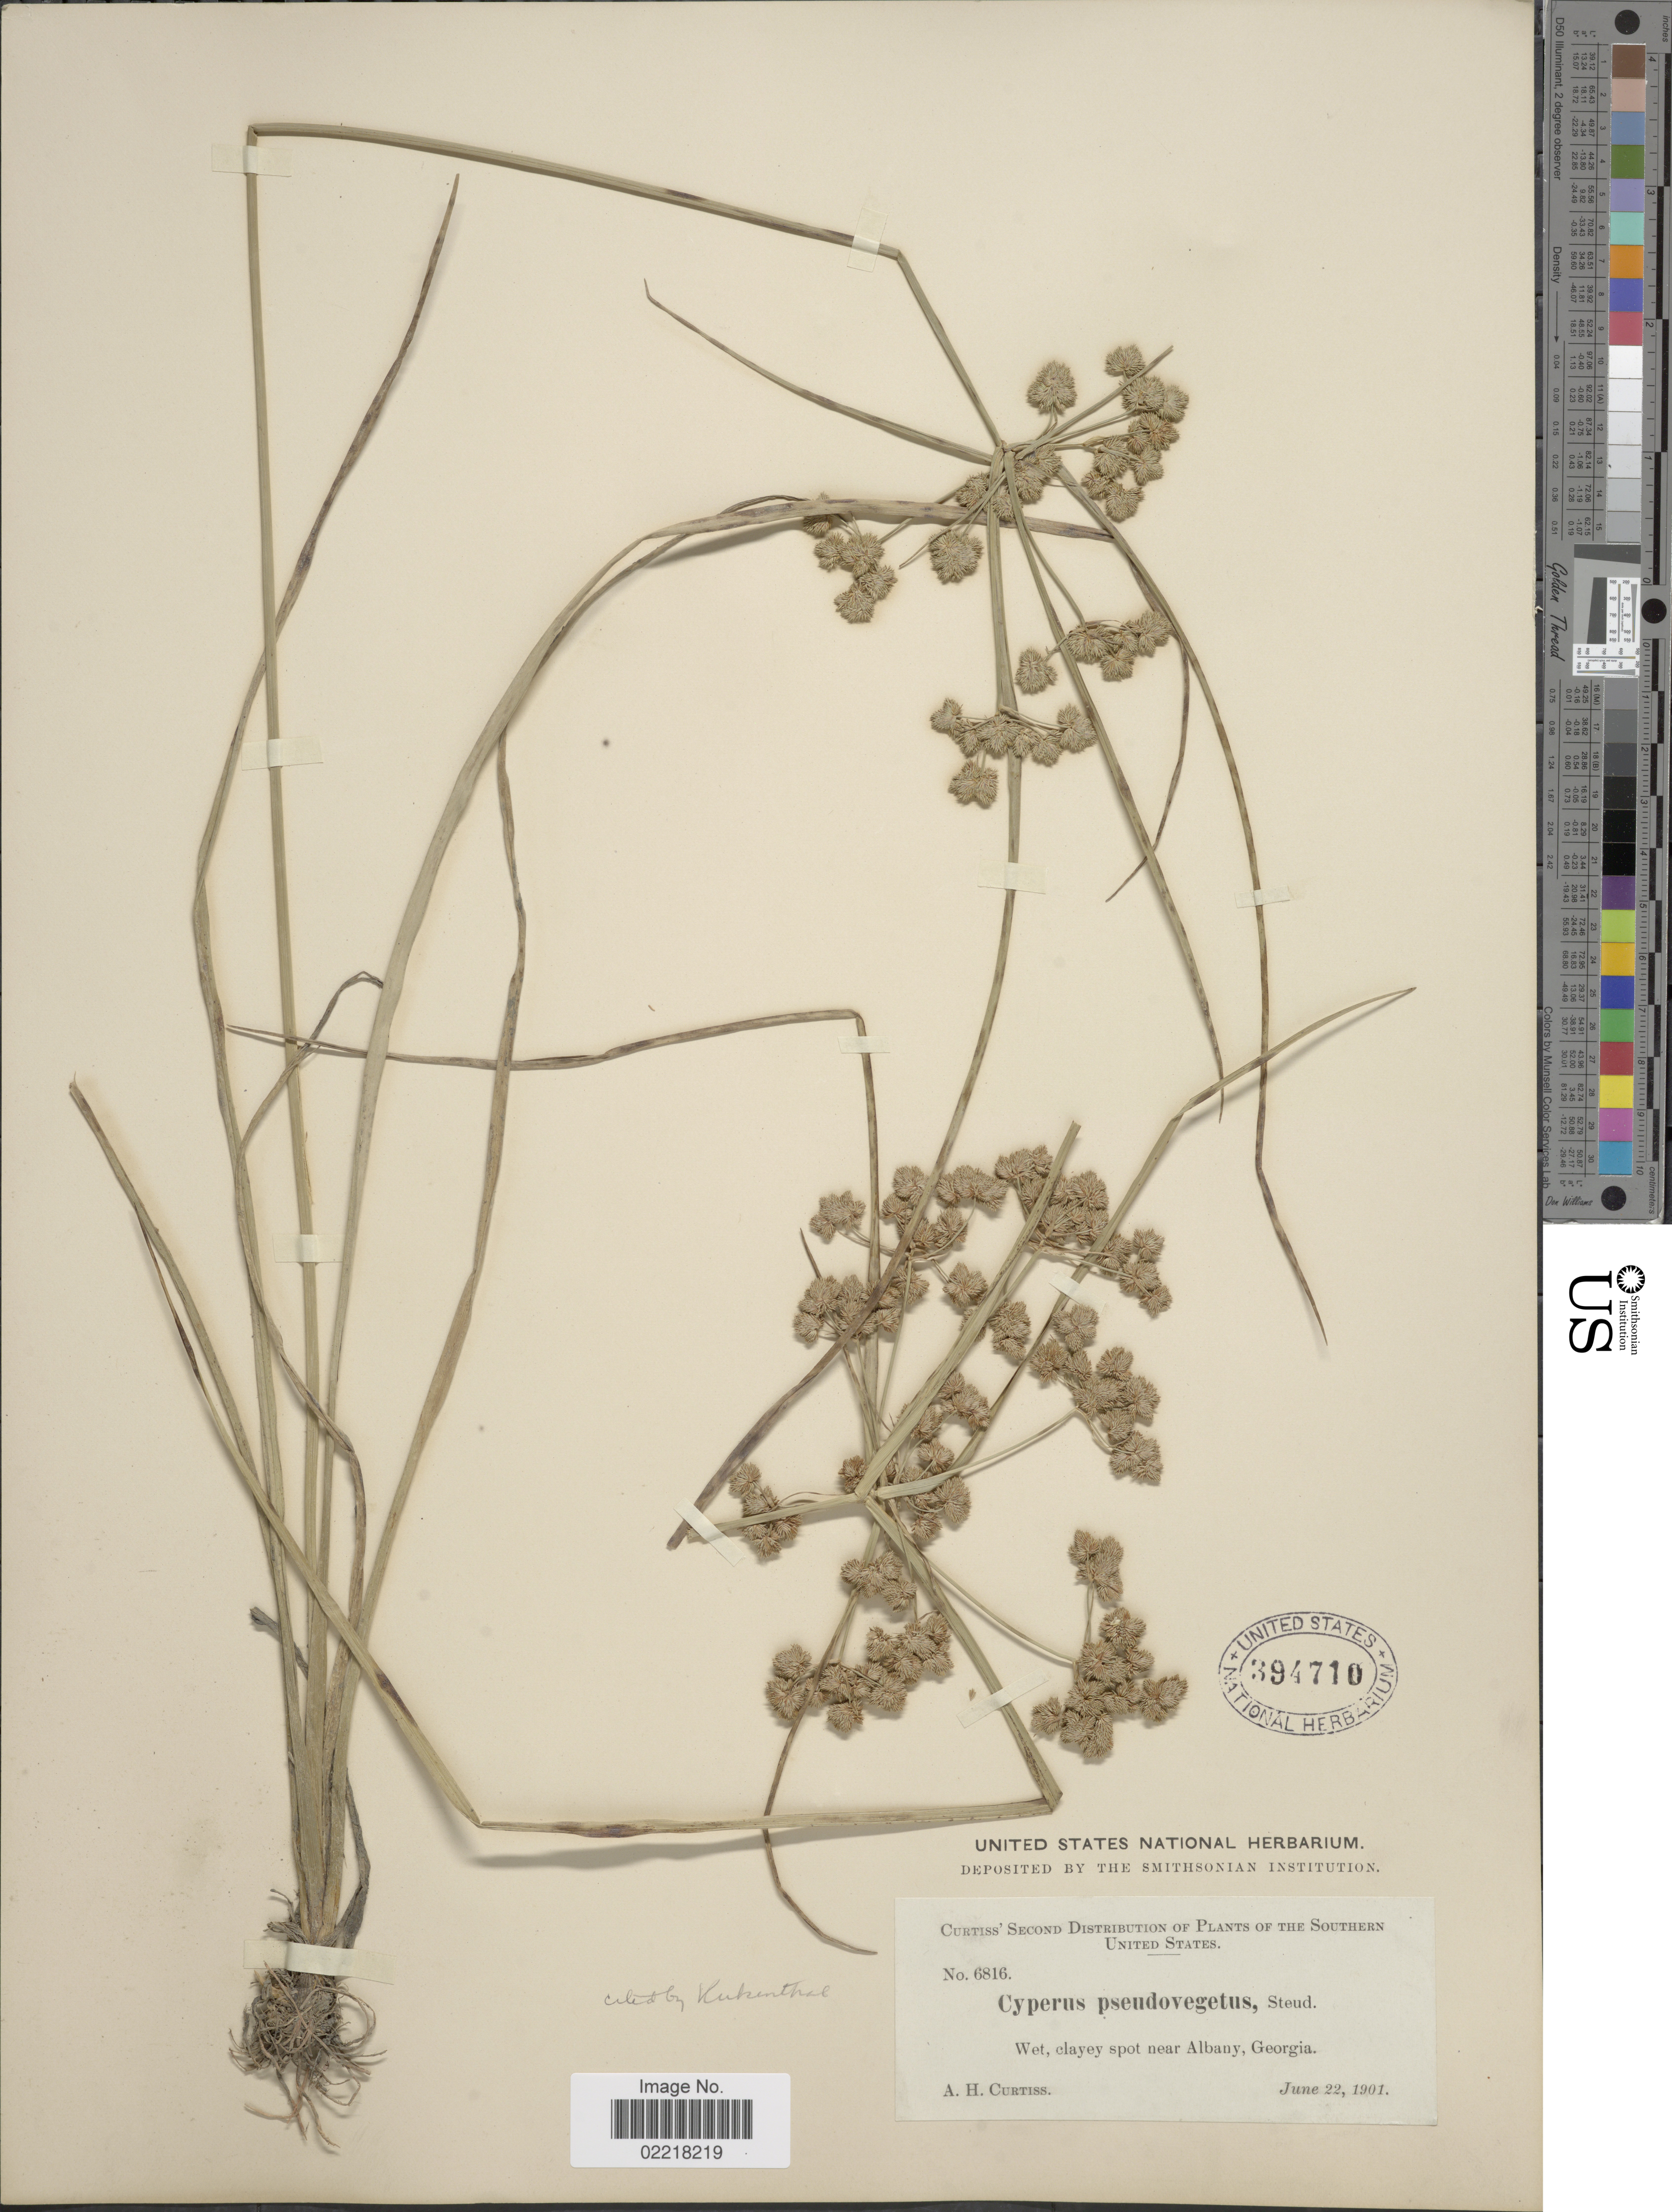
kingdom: Plantae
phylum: Tracheophyta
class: Liliopsida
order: Poales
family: Cyperaceae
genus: Cyperus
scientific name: Cyperus pseudovegetus Steud.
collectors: A. H. Curtiss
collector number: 6816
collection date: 1901-06-22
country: United States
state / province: Georgia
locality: Southern United States, near Albany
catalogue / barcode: US 394710